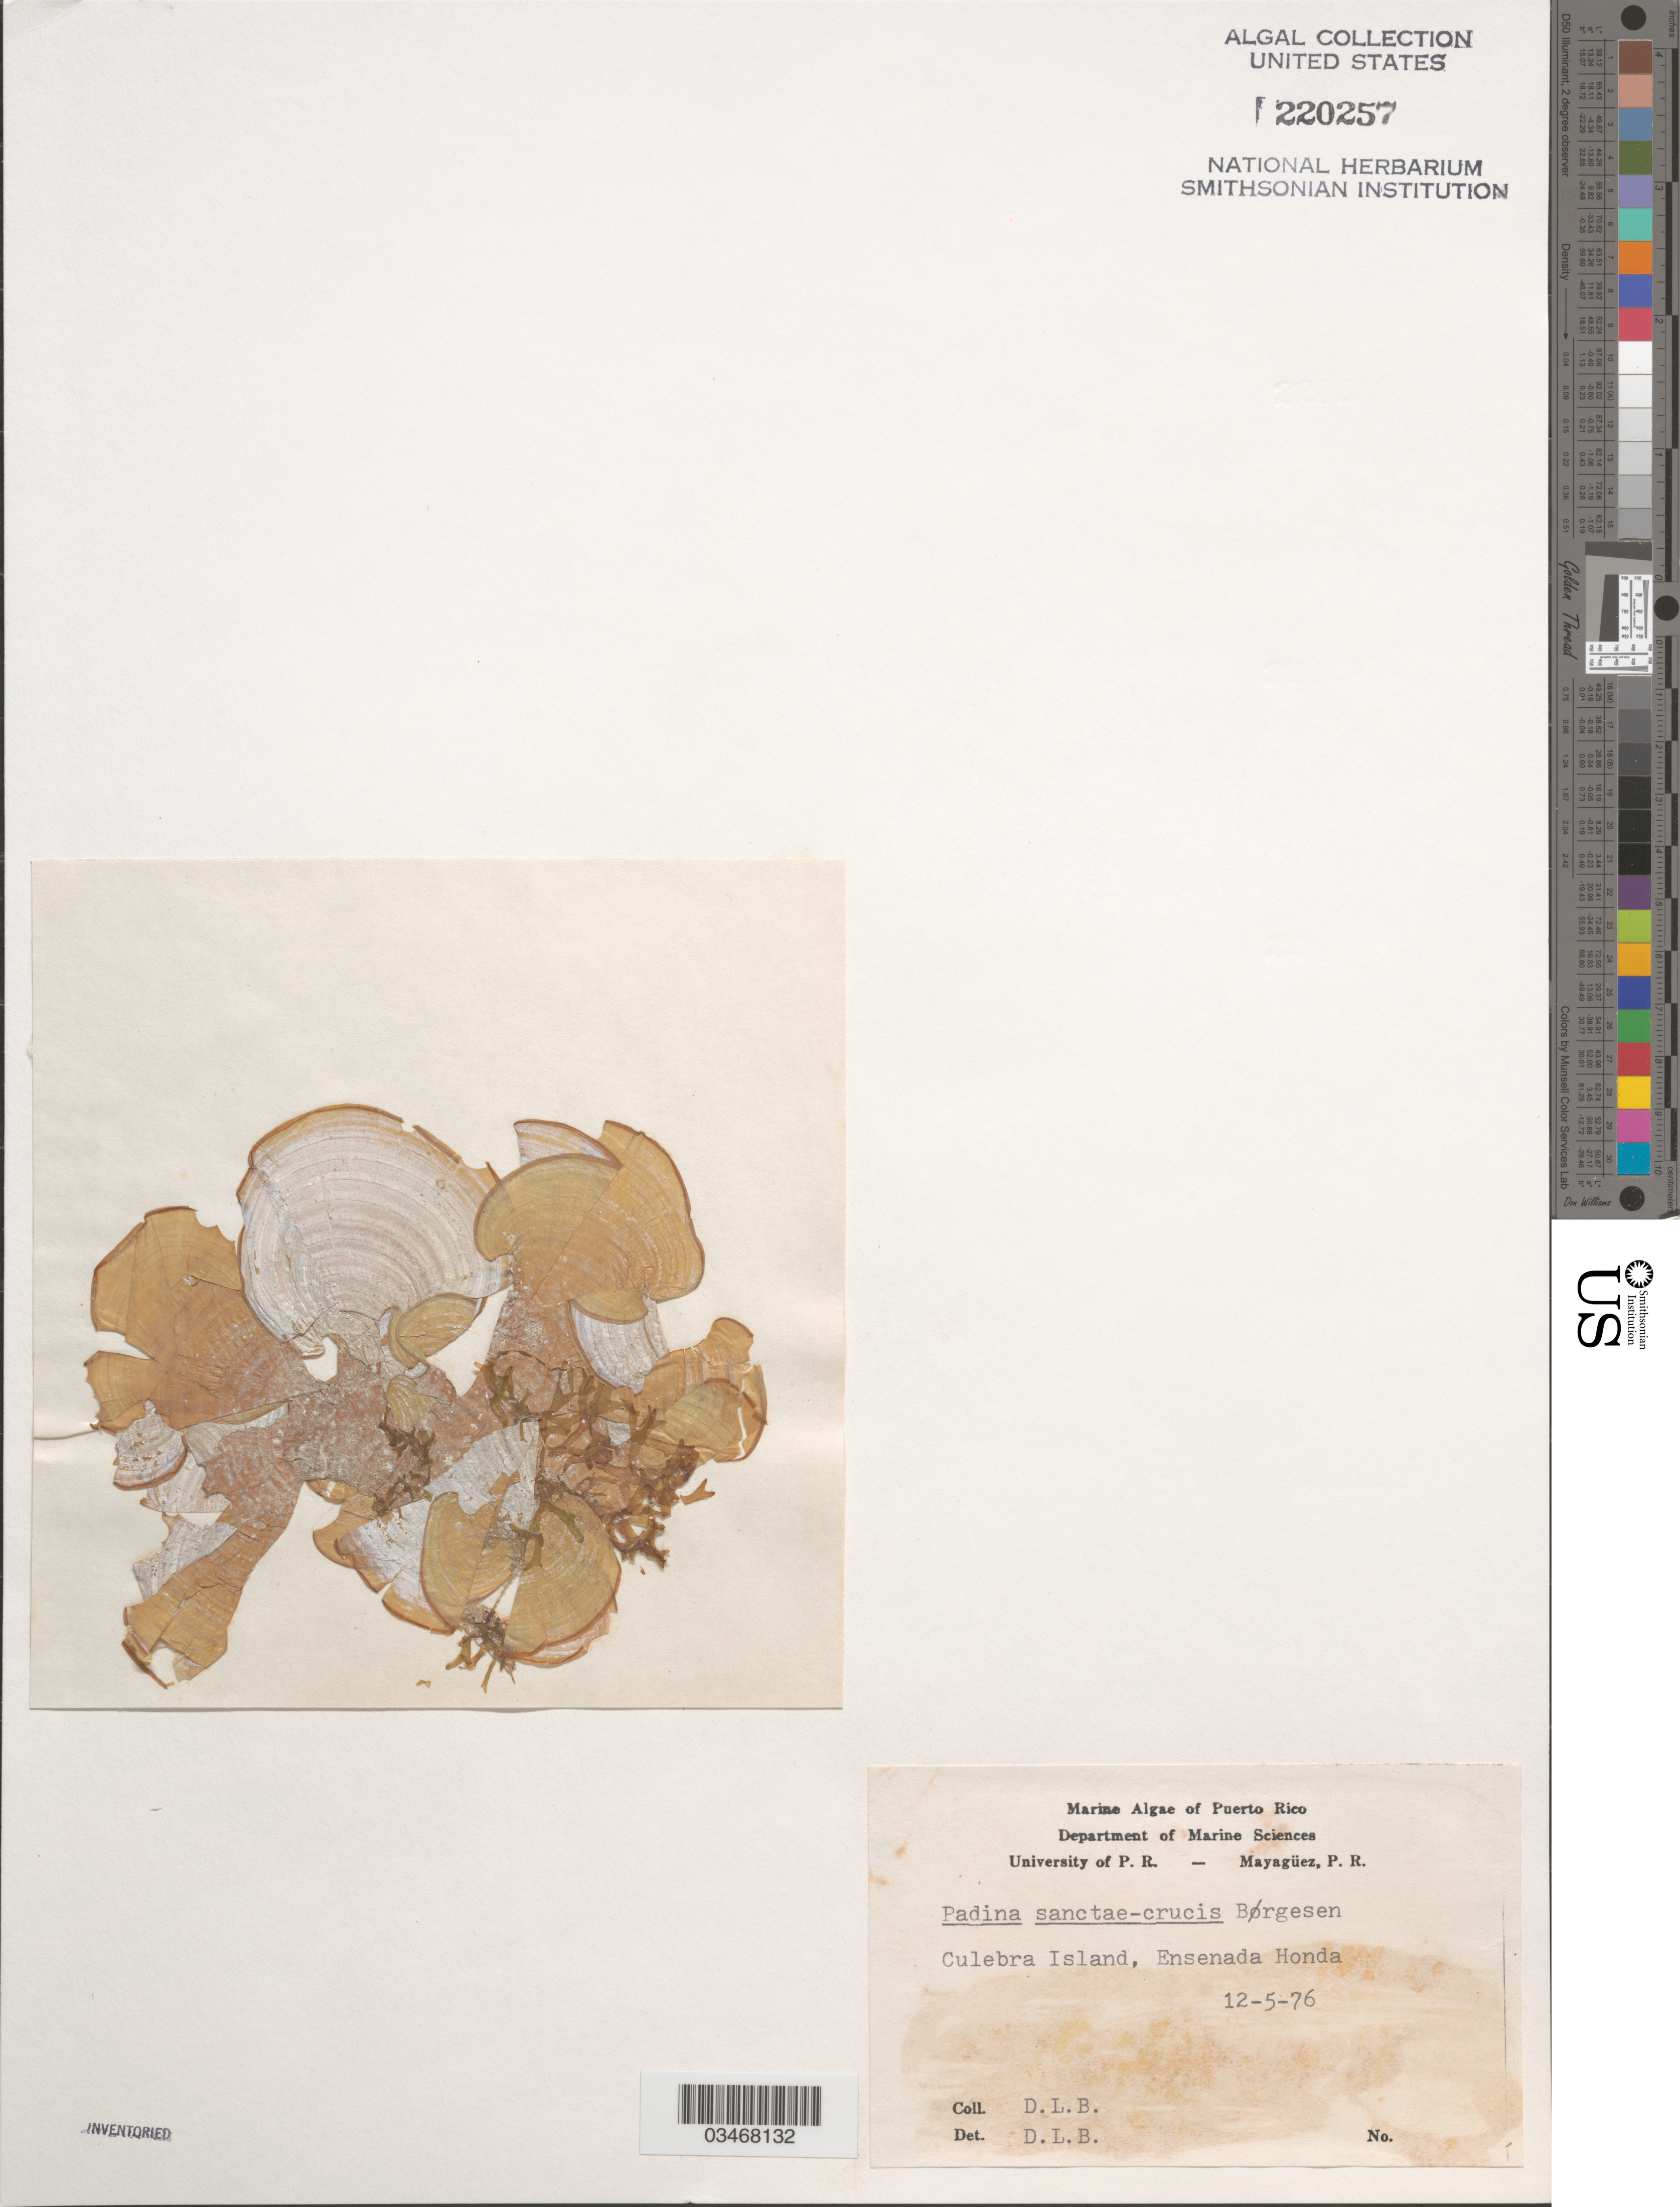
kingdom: Chromista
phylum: Ochrophyta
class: Phaeophyceae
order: Dictyotales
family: Dictyotaceae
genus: Padina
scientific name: Padina sanctae-crucis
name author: Børgesen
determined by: Ballantine, D. L.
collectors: D.L. Ballantine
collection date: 1976-12-05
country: Puerto Rico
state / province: Culebra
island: Culebra Island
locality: Ensenada Honda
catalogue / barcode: US 220257